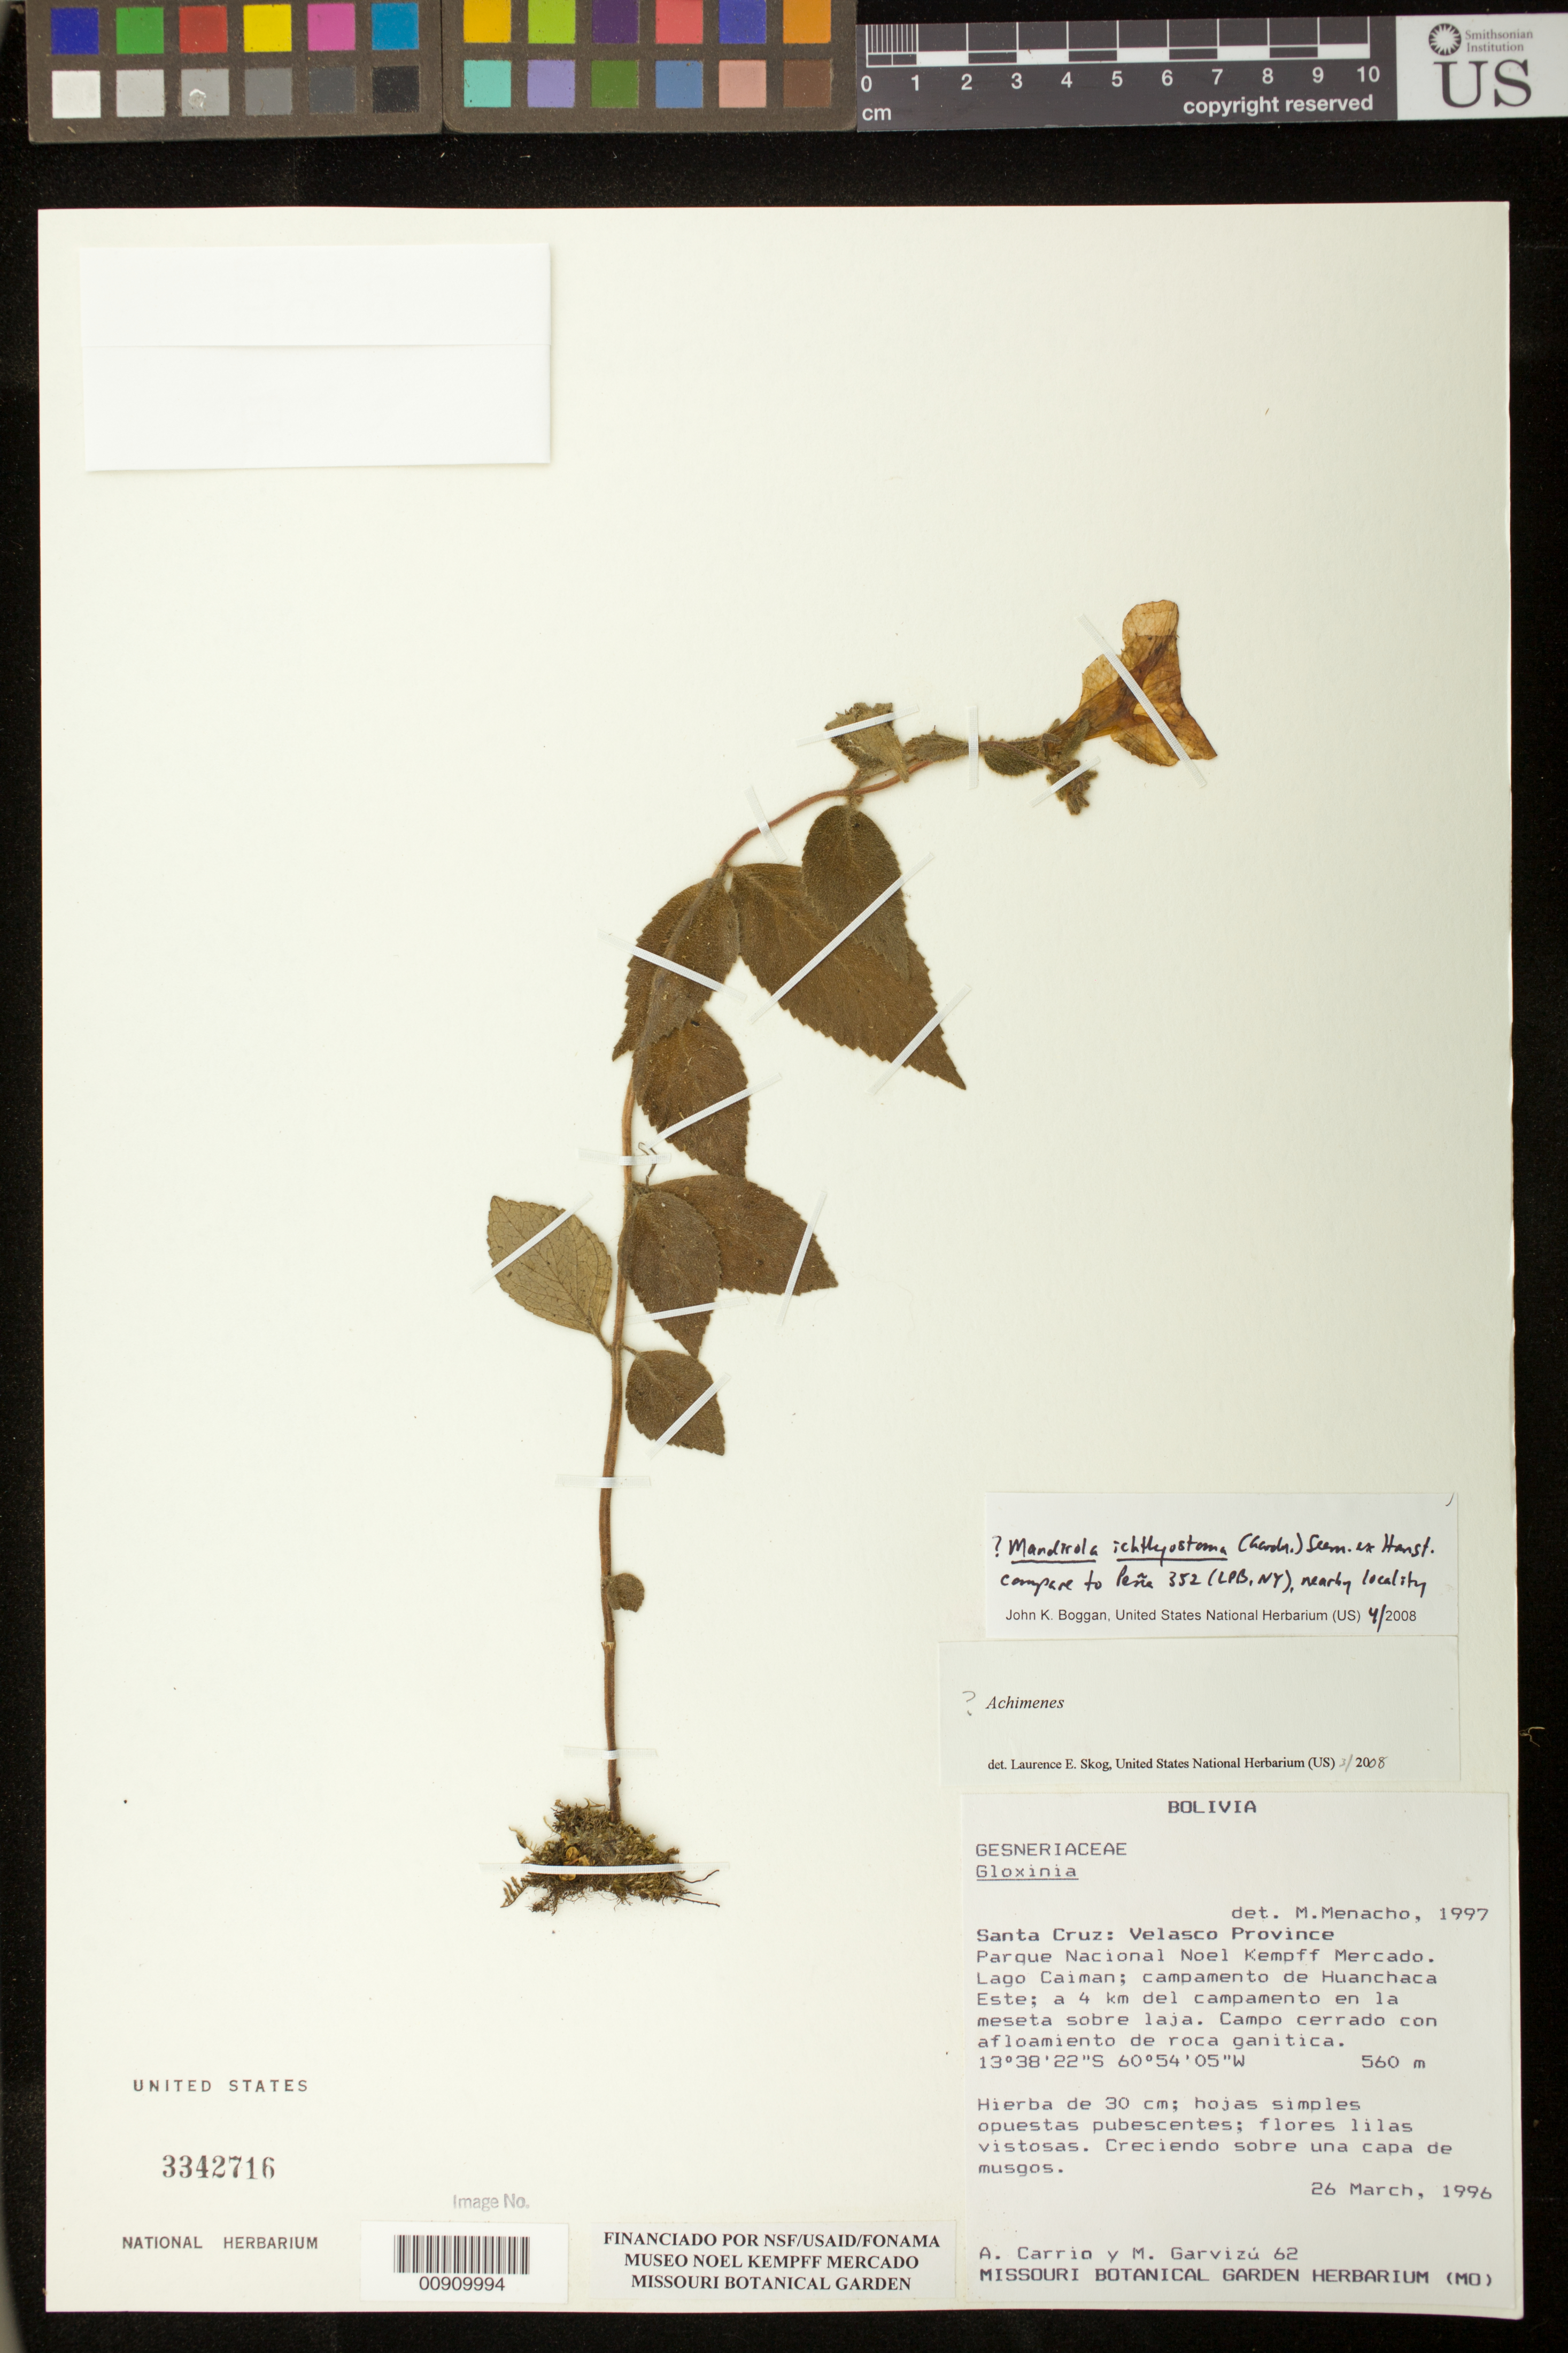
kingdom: Plantae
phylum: Tracheophyta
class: Magnoliopsida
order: Lamiales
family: Gesneriaceae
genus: Mandirola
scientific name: Mandirola ichthyostoma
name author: (Gardner) Seem. ex Hanst.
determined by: Boggan, J. K., (US), NMNH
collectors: A. Carrio & M. Garvizu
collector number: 62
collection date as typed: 26 Mar 1996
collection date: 1996-03-26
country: Bolivia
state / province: Santa Cruz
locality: Santa Cruz: Velasco Province. Parque Nacional Noel Kempff Mercado. Lago Caiman; campamento de Huanchaca Este; a 4 km del campamento en la meseta sobre laja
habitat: Campo cerrado con afloamiento de roca granitica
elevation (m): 560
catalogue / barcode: US 3342716